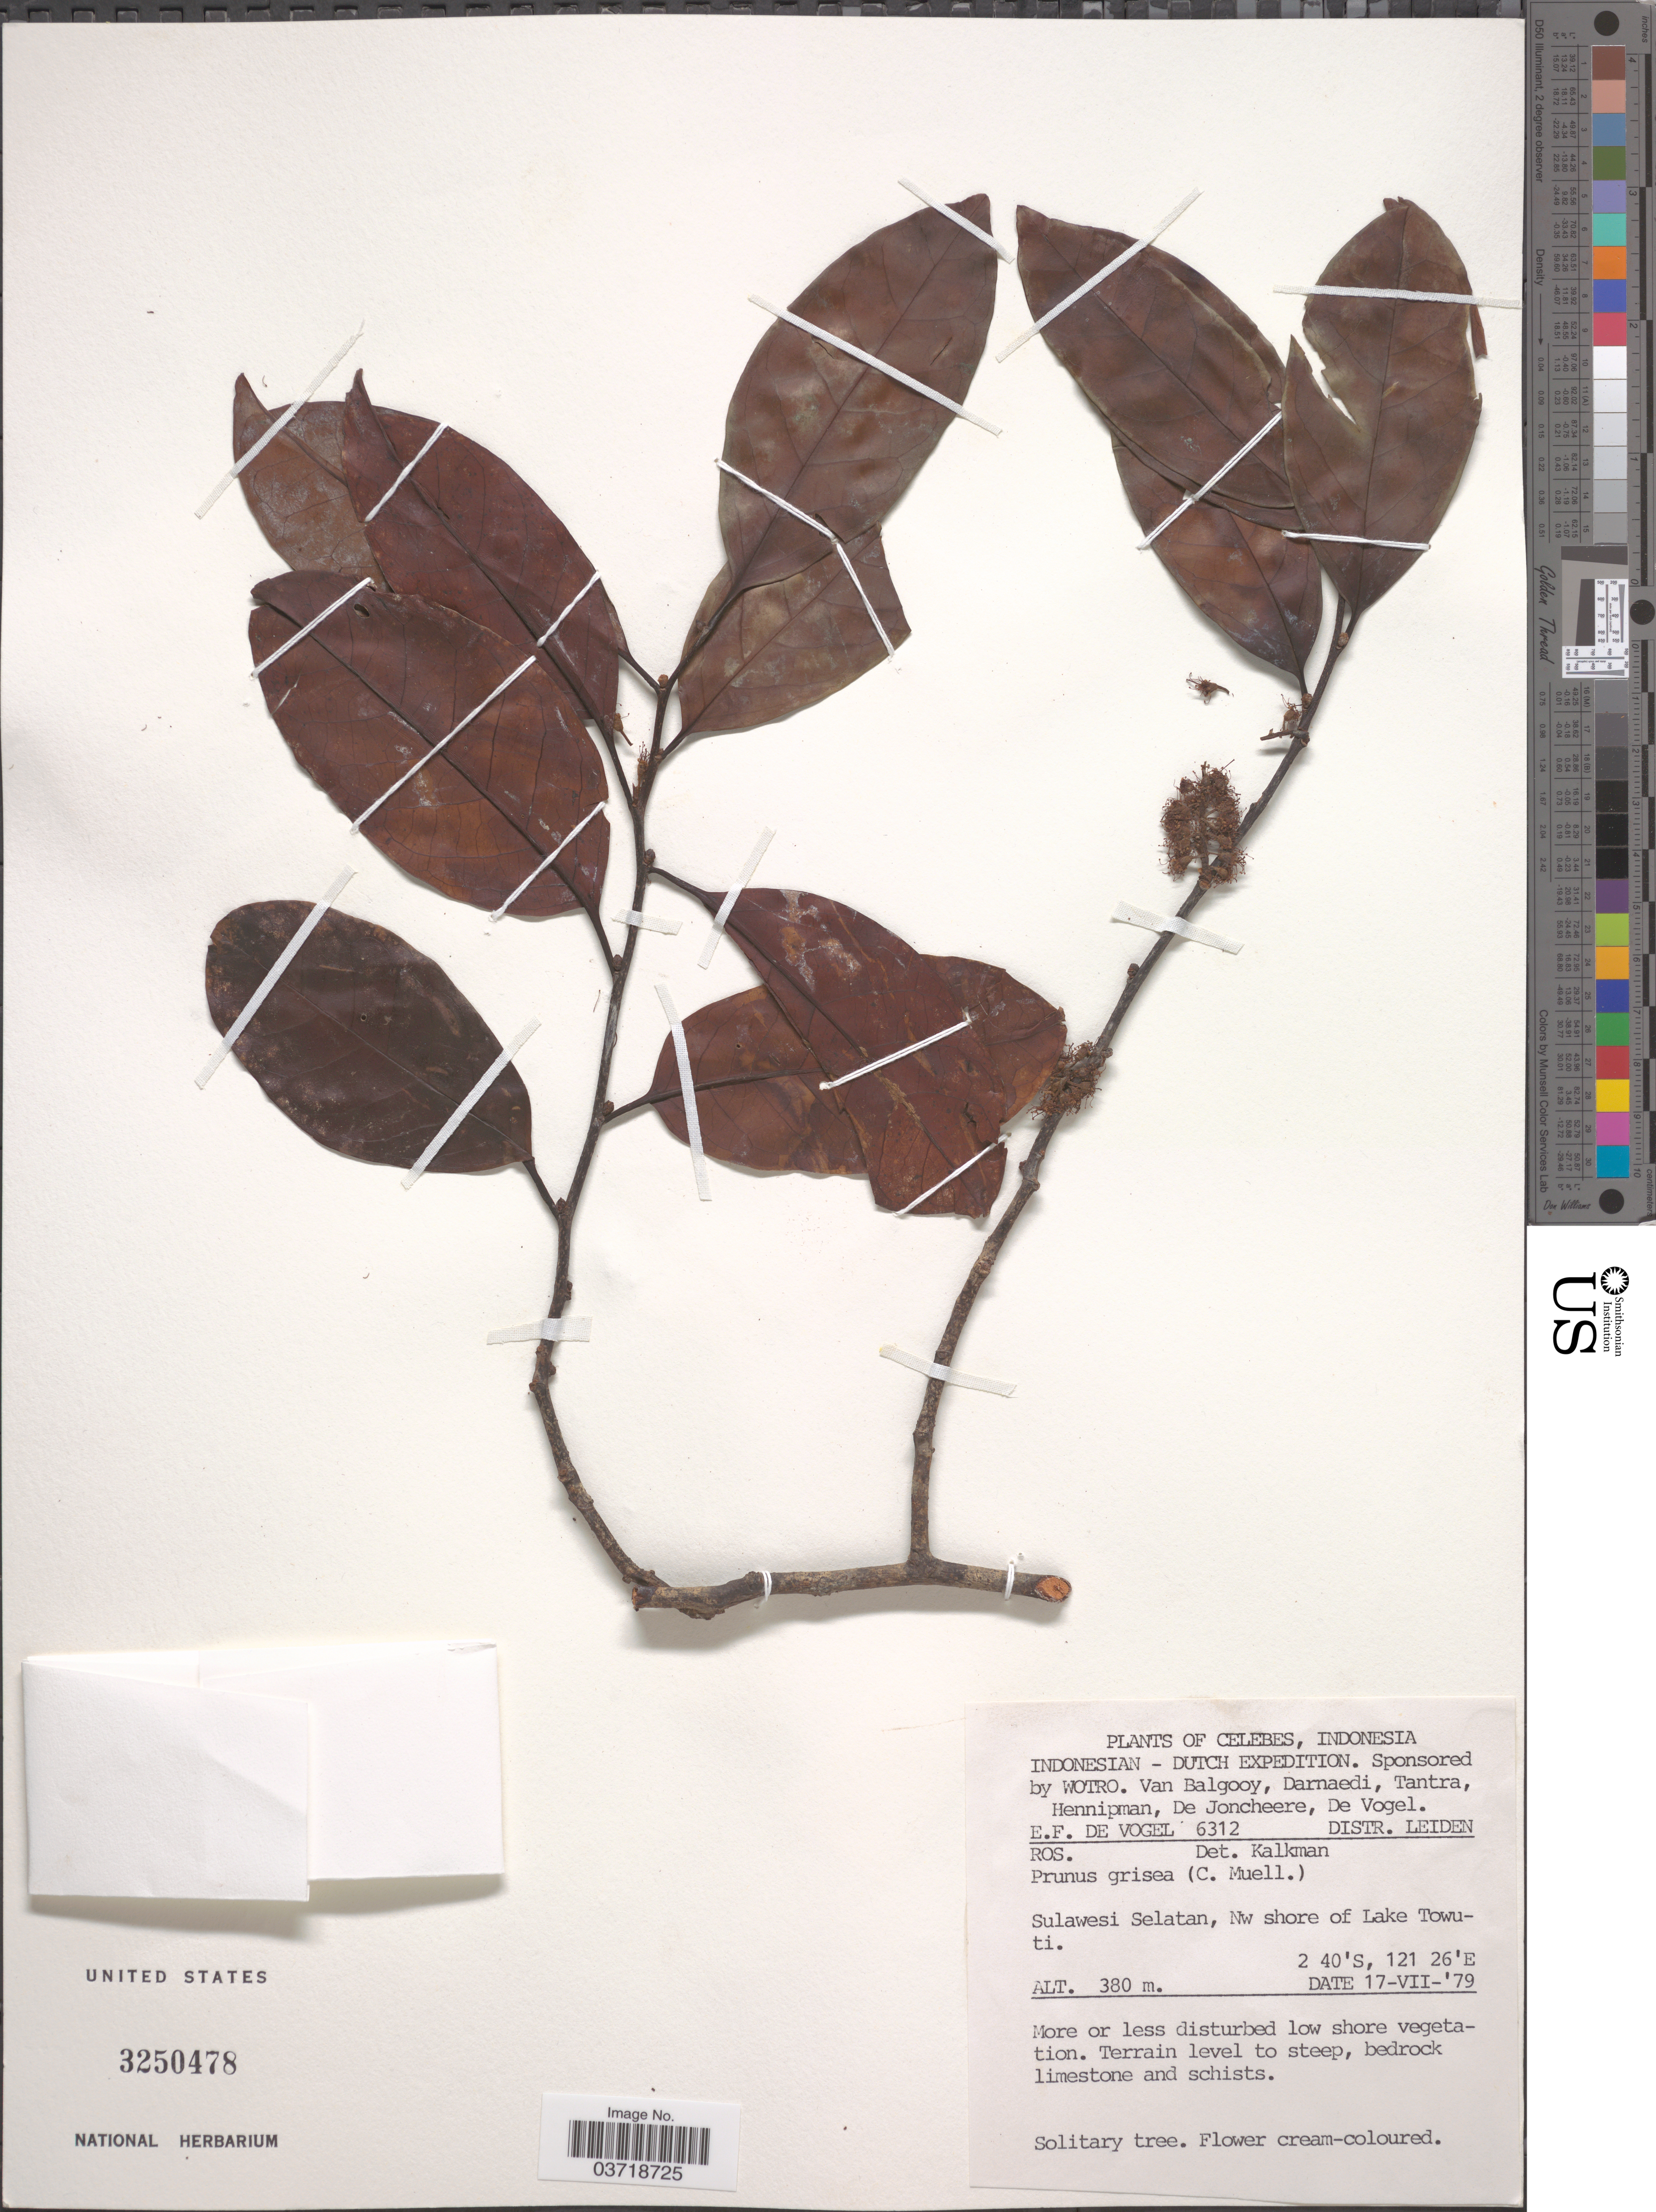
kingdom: Plantae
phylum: Tracheophyta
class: Magnoliopsida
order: Rosales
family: Rosaceae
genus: Prunus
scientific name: Prunus grisea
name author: (Blume ex K. Müller) Kalkman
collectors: E. F. de Vogel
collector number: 6312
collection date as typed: Transcribed d/m/y: 17/7/79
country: Indonesia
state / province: Sulawesi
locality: Celebes. Distr. Leiden [unsure placement]. Sulawesi Selatan, Nw shore of Lake Towuti.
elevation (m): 380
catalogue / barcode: US 3250478